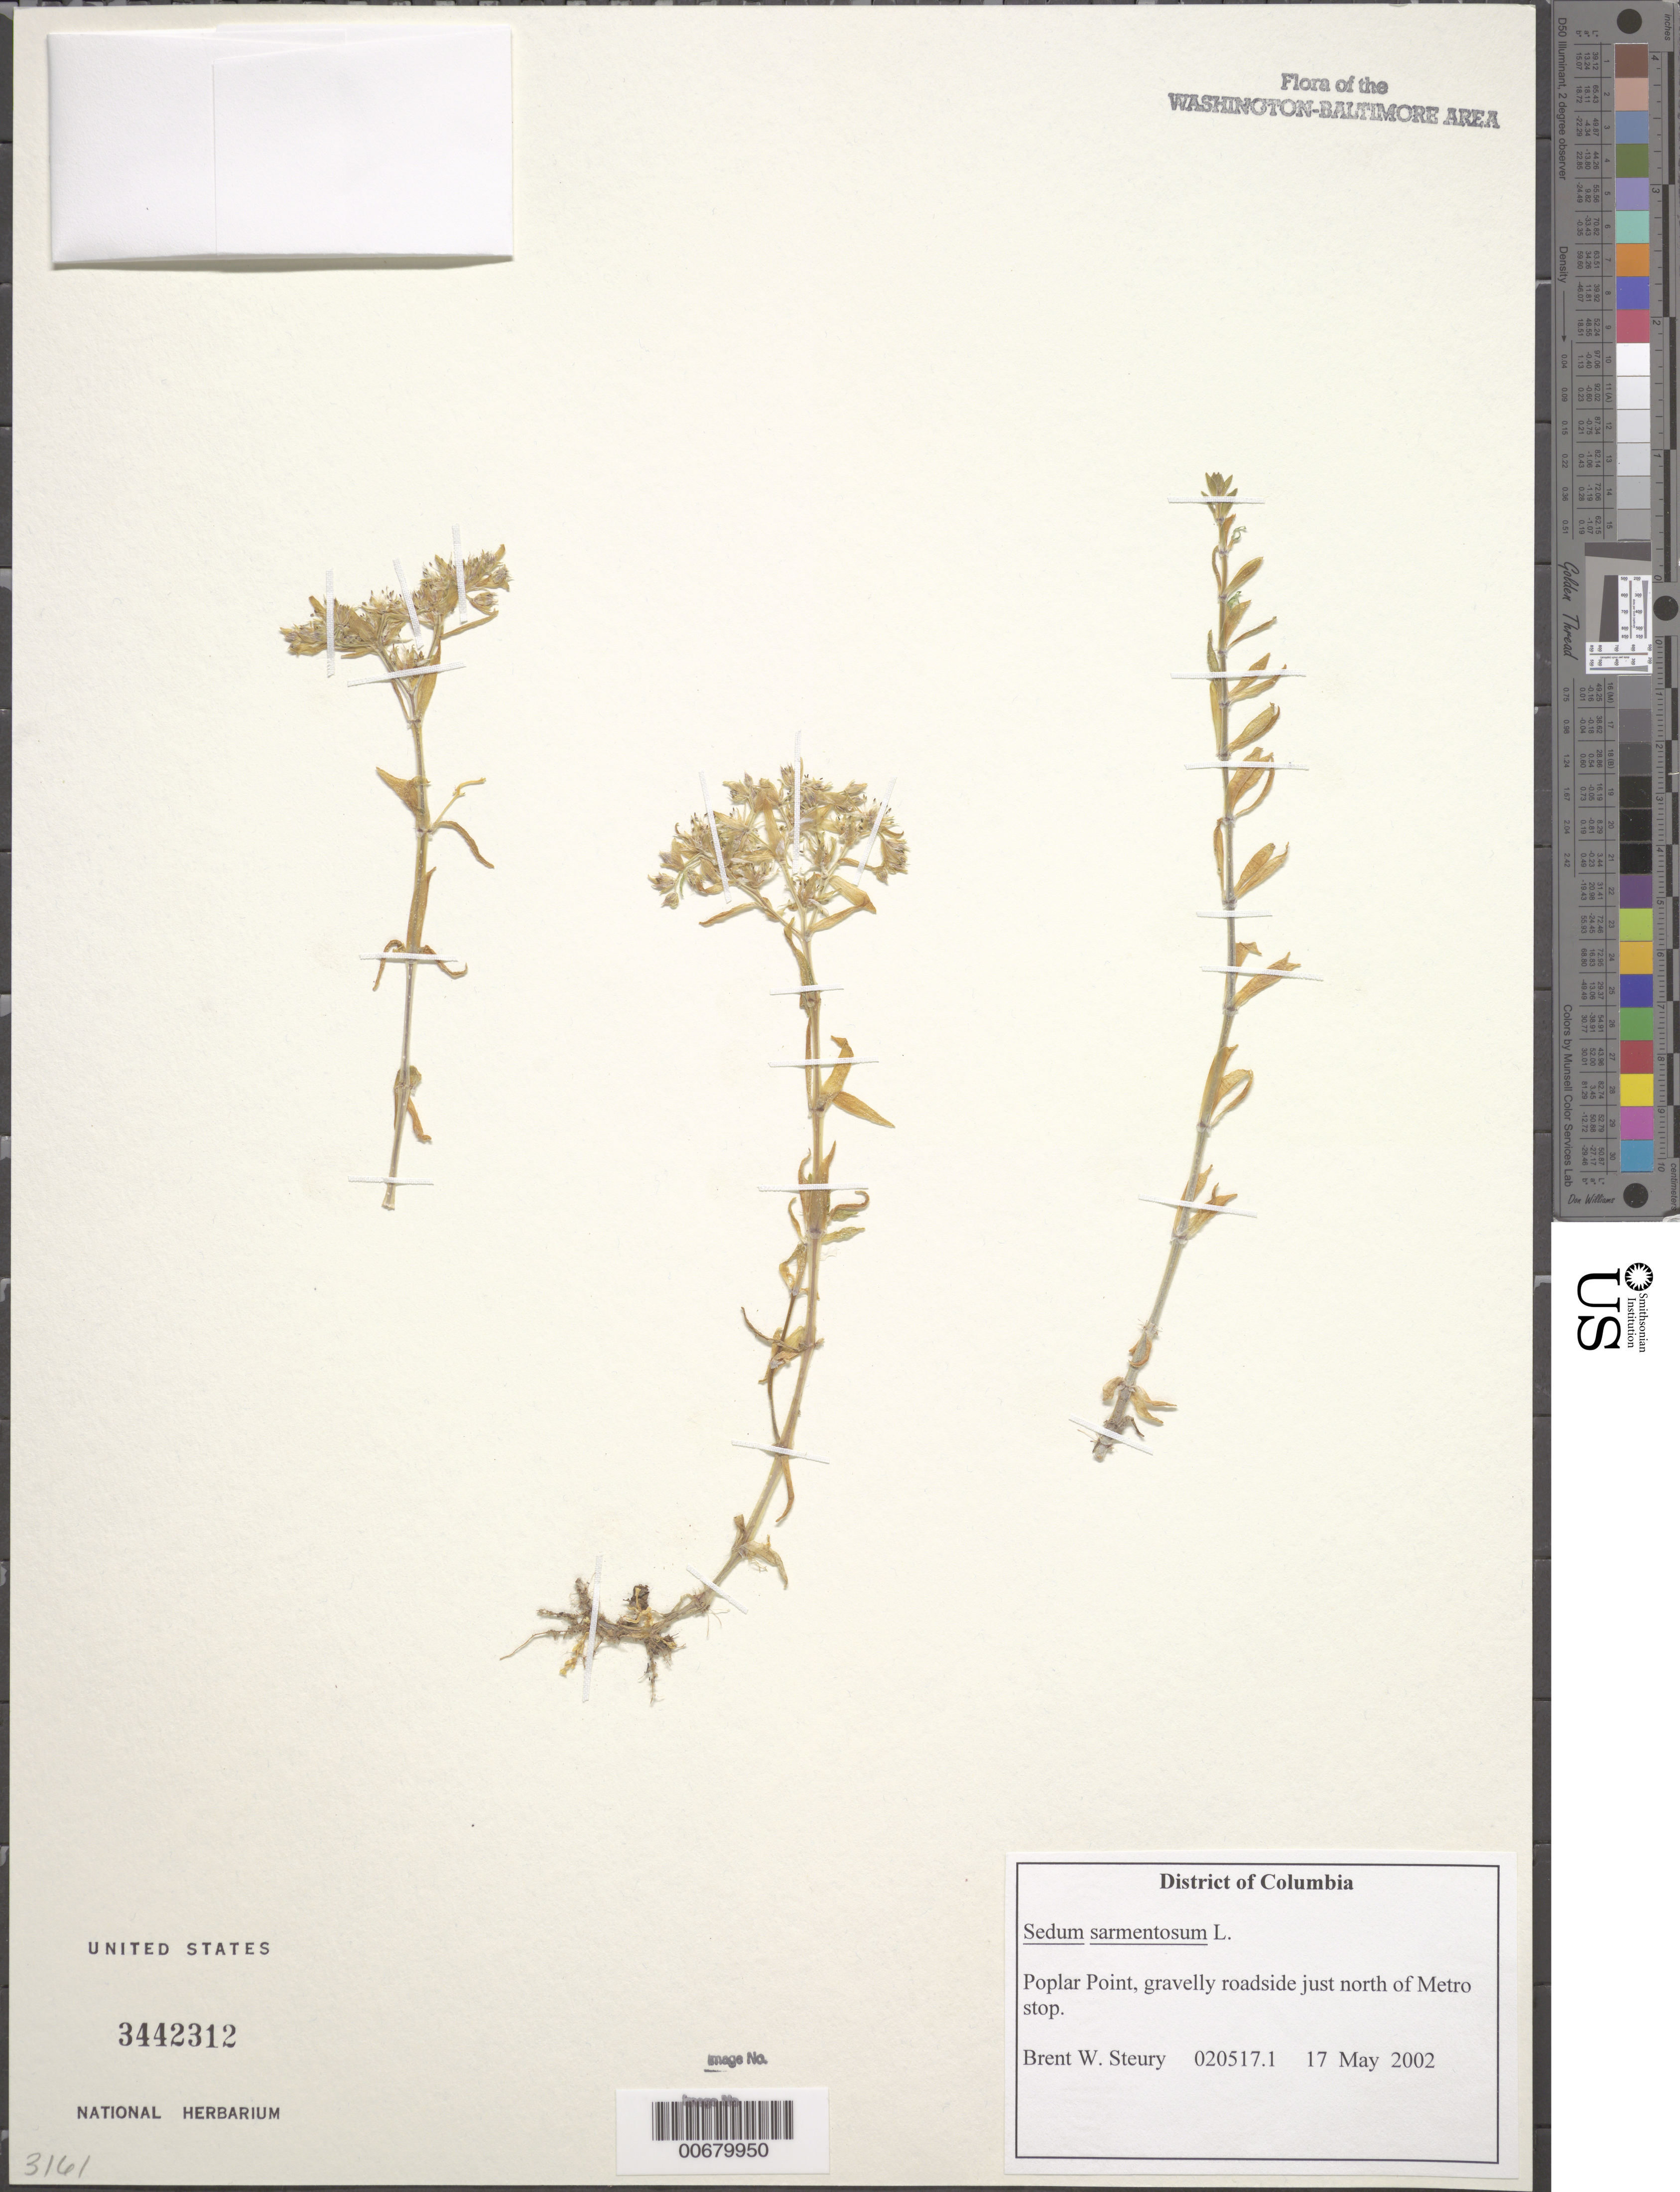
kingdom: Plantae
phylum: Tracheophyta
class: Magnoliopsida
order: Saxifragales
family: Crassulaceae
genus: Sedum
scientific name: Sedum sarmentosum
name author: Bunge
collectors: B. Steury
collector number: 020517.1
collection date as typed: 17 May 2002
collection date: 2002-05-17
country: United States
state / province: District of Columbia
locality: Anacostia Park, Poplar Point, southern shore of the Anacostia River.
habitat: Gravelly roadside just north of Metro stop.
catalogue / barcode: US 3442312